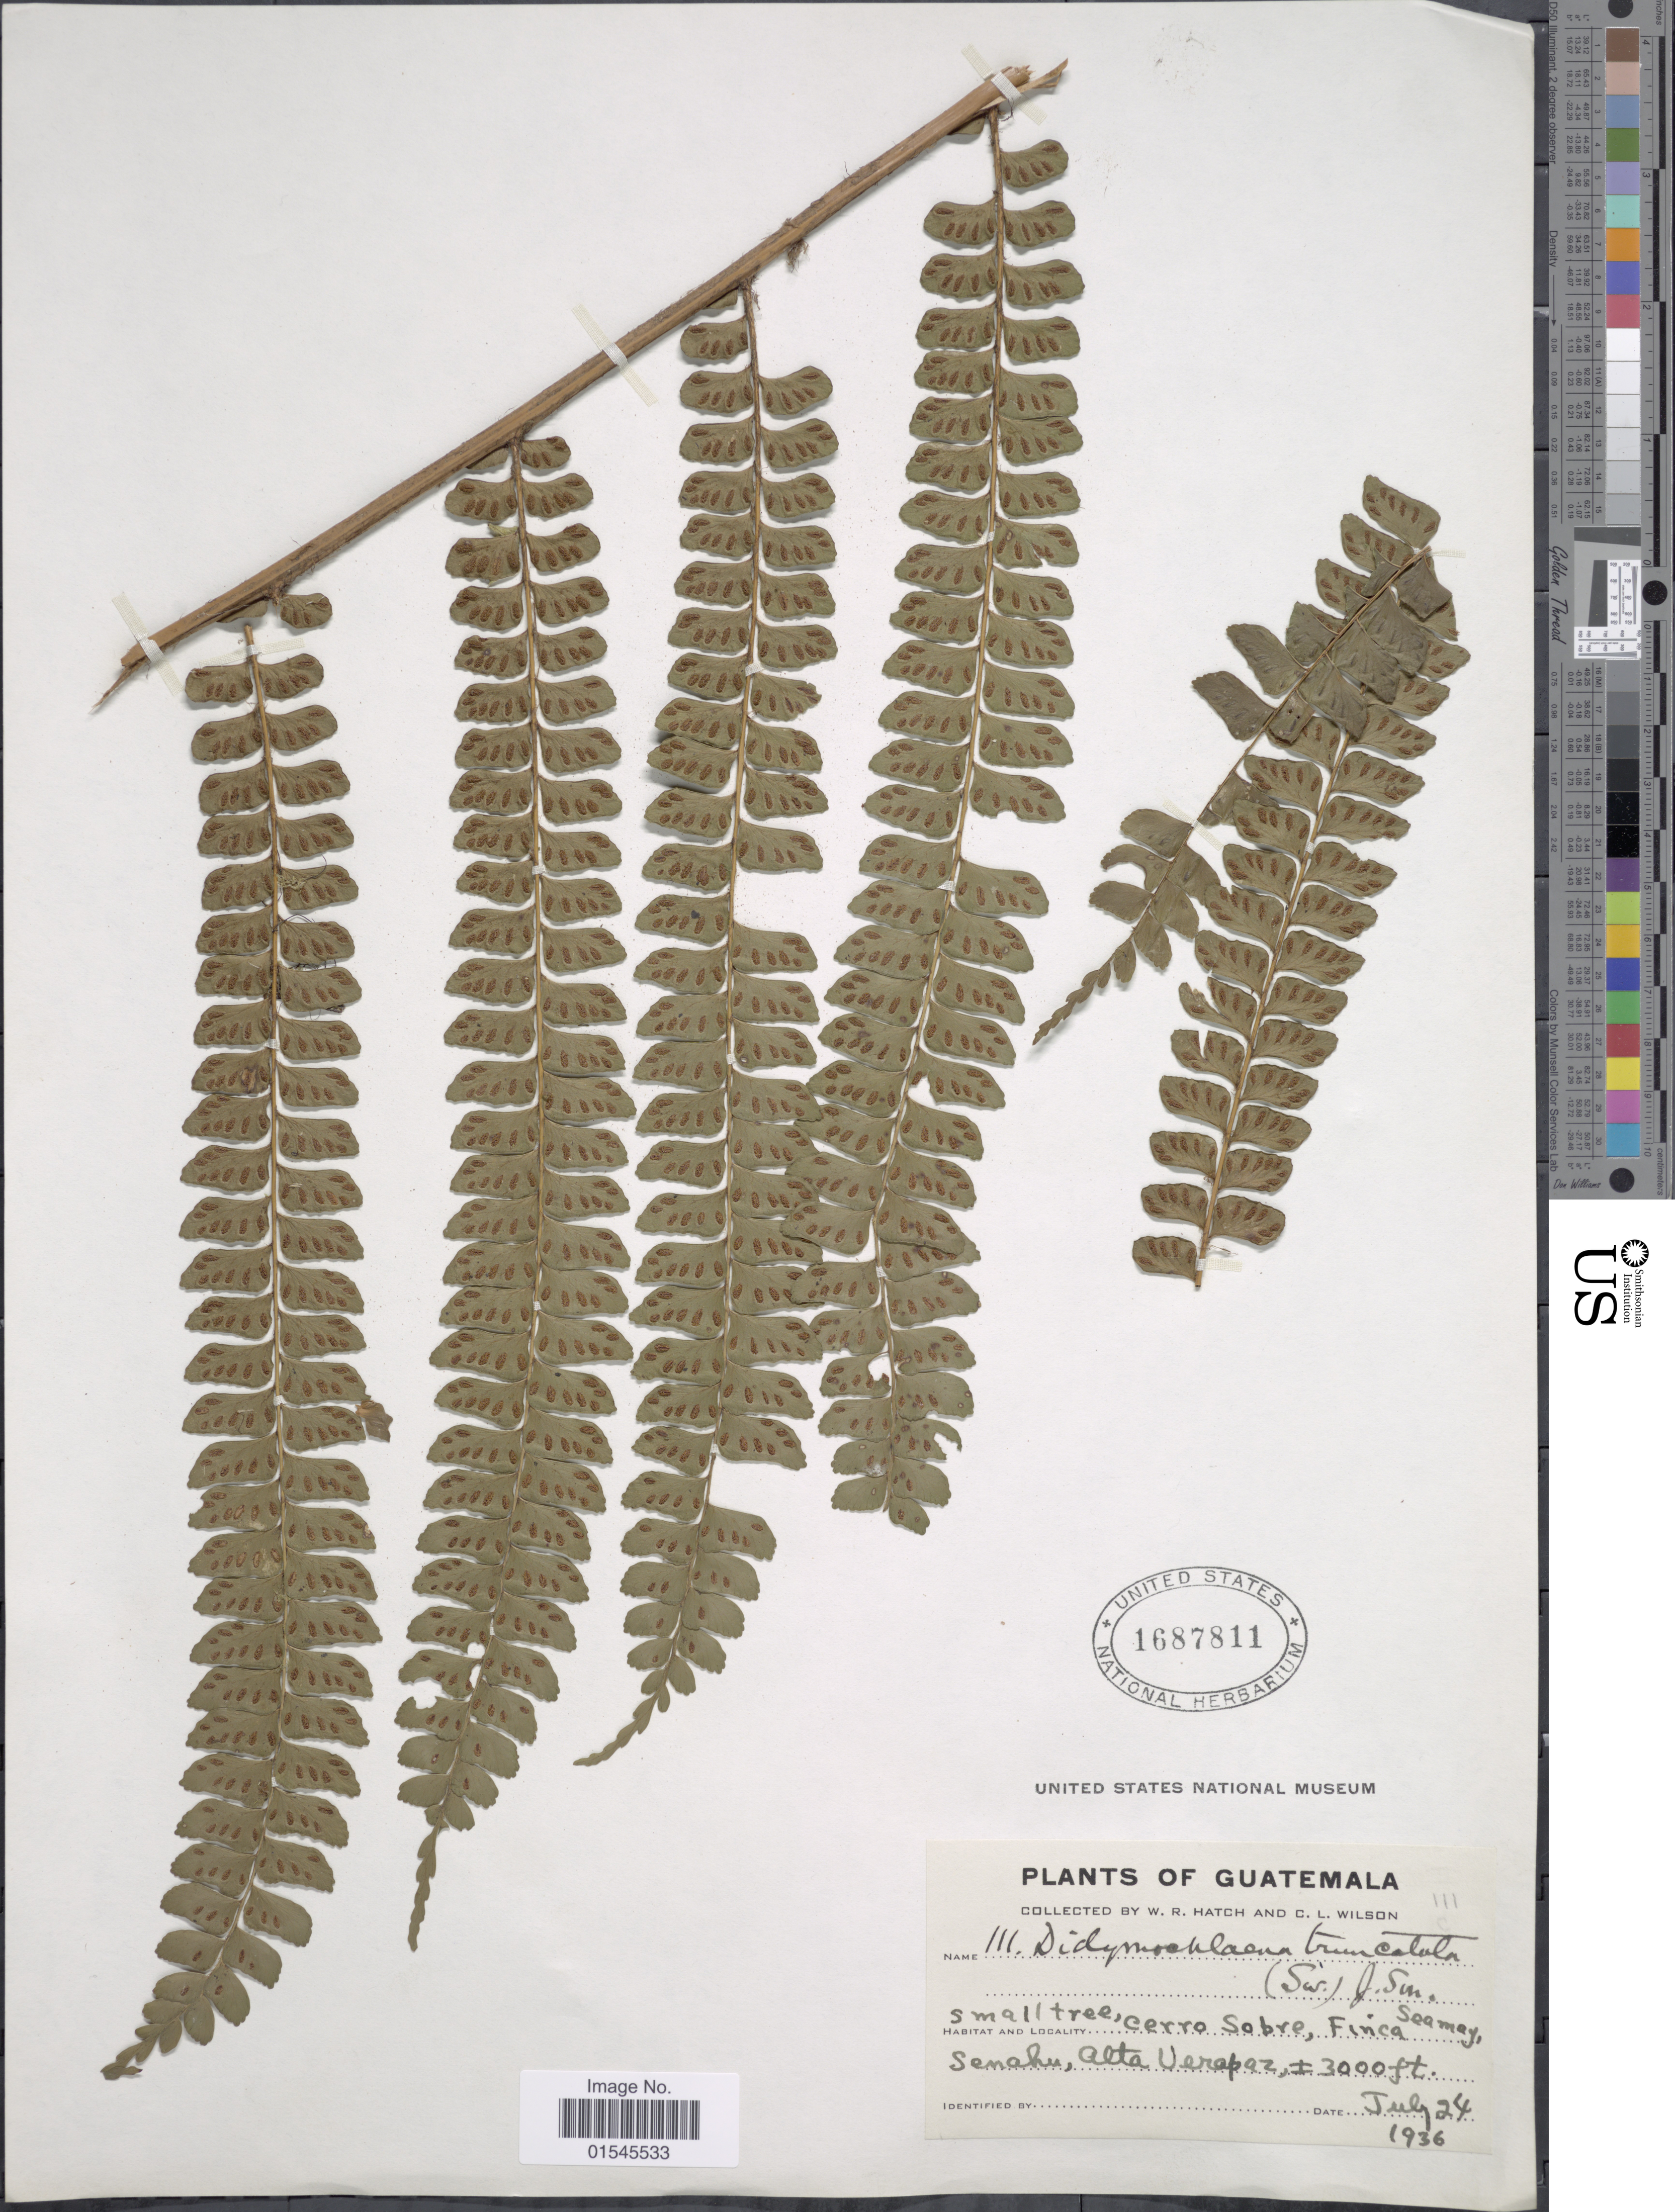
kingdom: Plantae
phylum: Tracheophyta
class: Polypodiopsida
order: Polypodiales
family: Didymochlaenaceae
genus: Didymochlaena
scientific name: Didymochlaena truncatula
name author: (Sw.) J. Sm.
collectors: W. Hatch & C. L. Wilson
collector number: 111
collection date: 1936-07-24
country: Guatemala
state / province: Alta Verapaz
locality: Guatemala. Cerro Sobre, Finca Seamay, Senahu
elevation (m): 914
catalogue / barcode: US 1687811